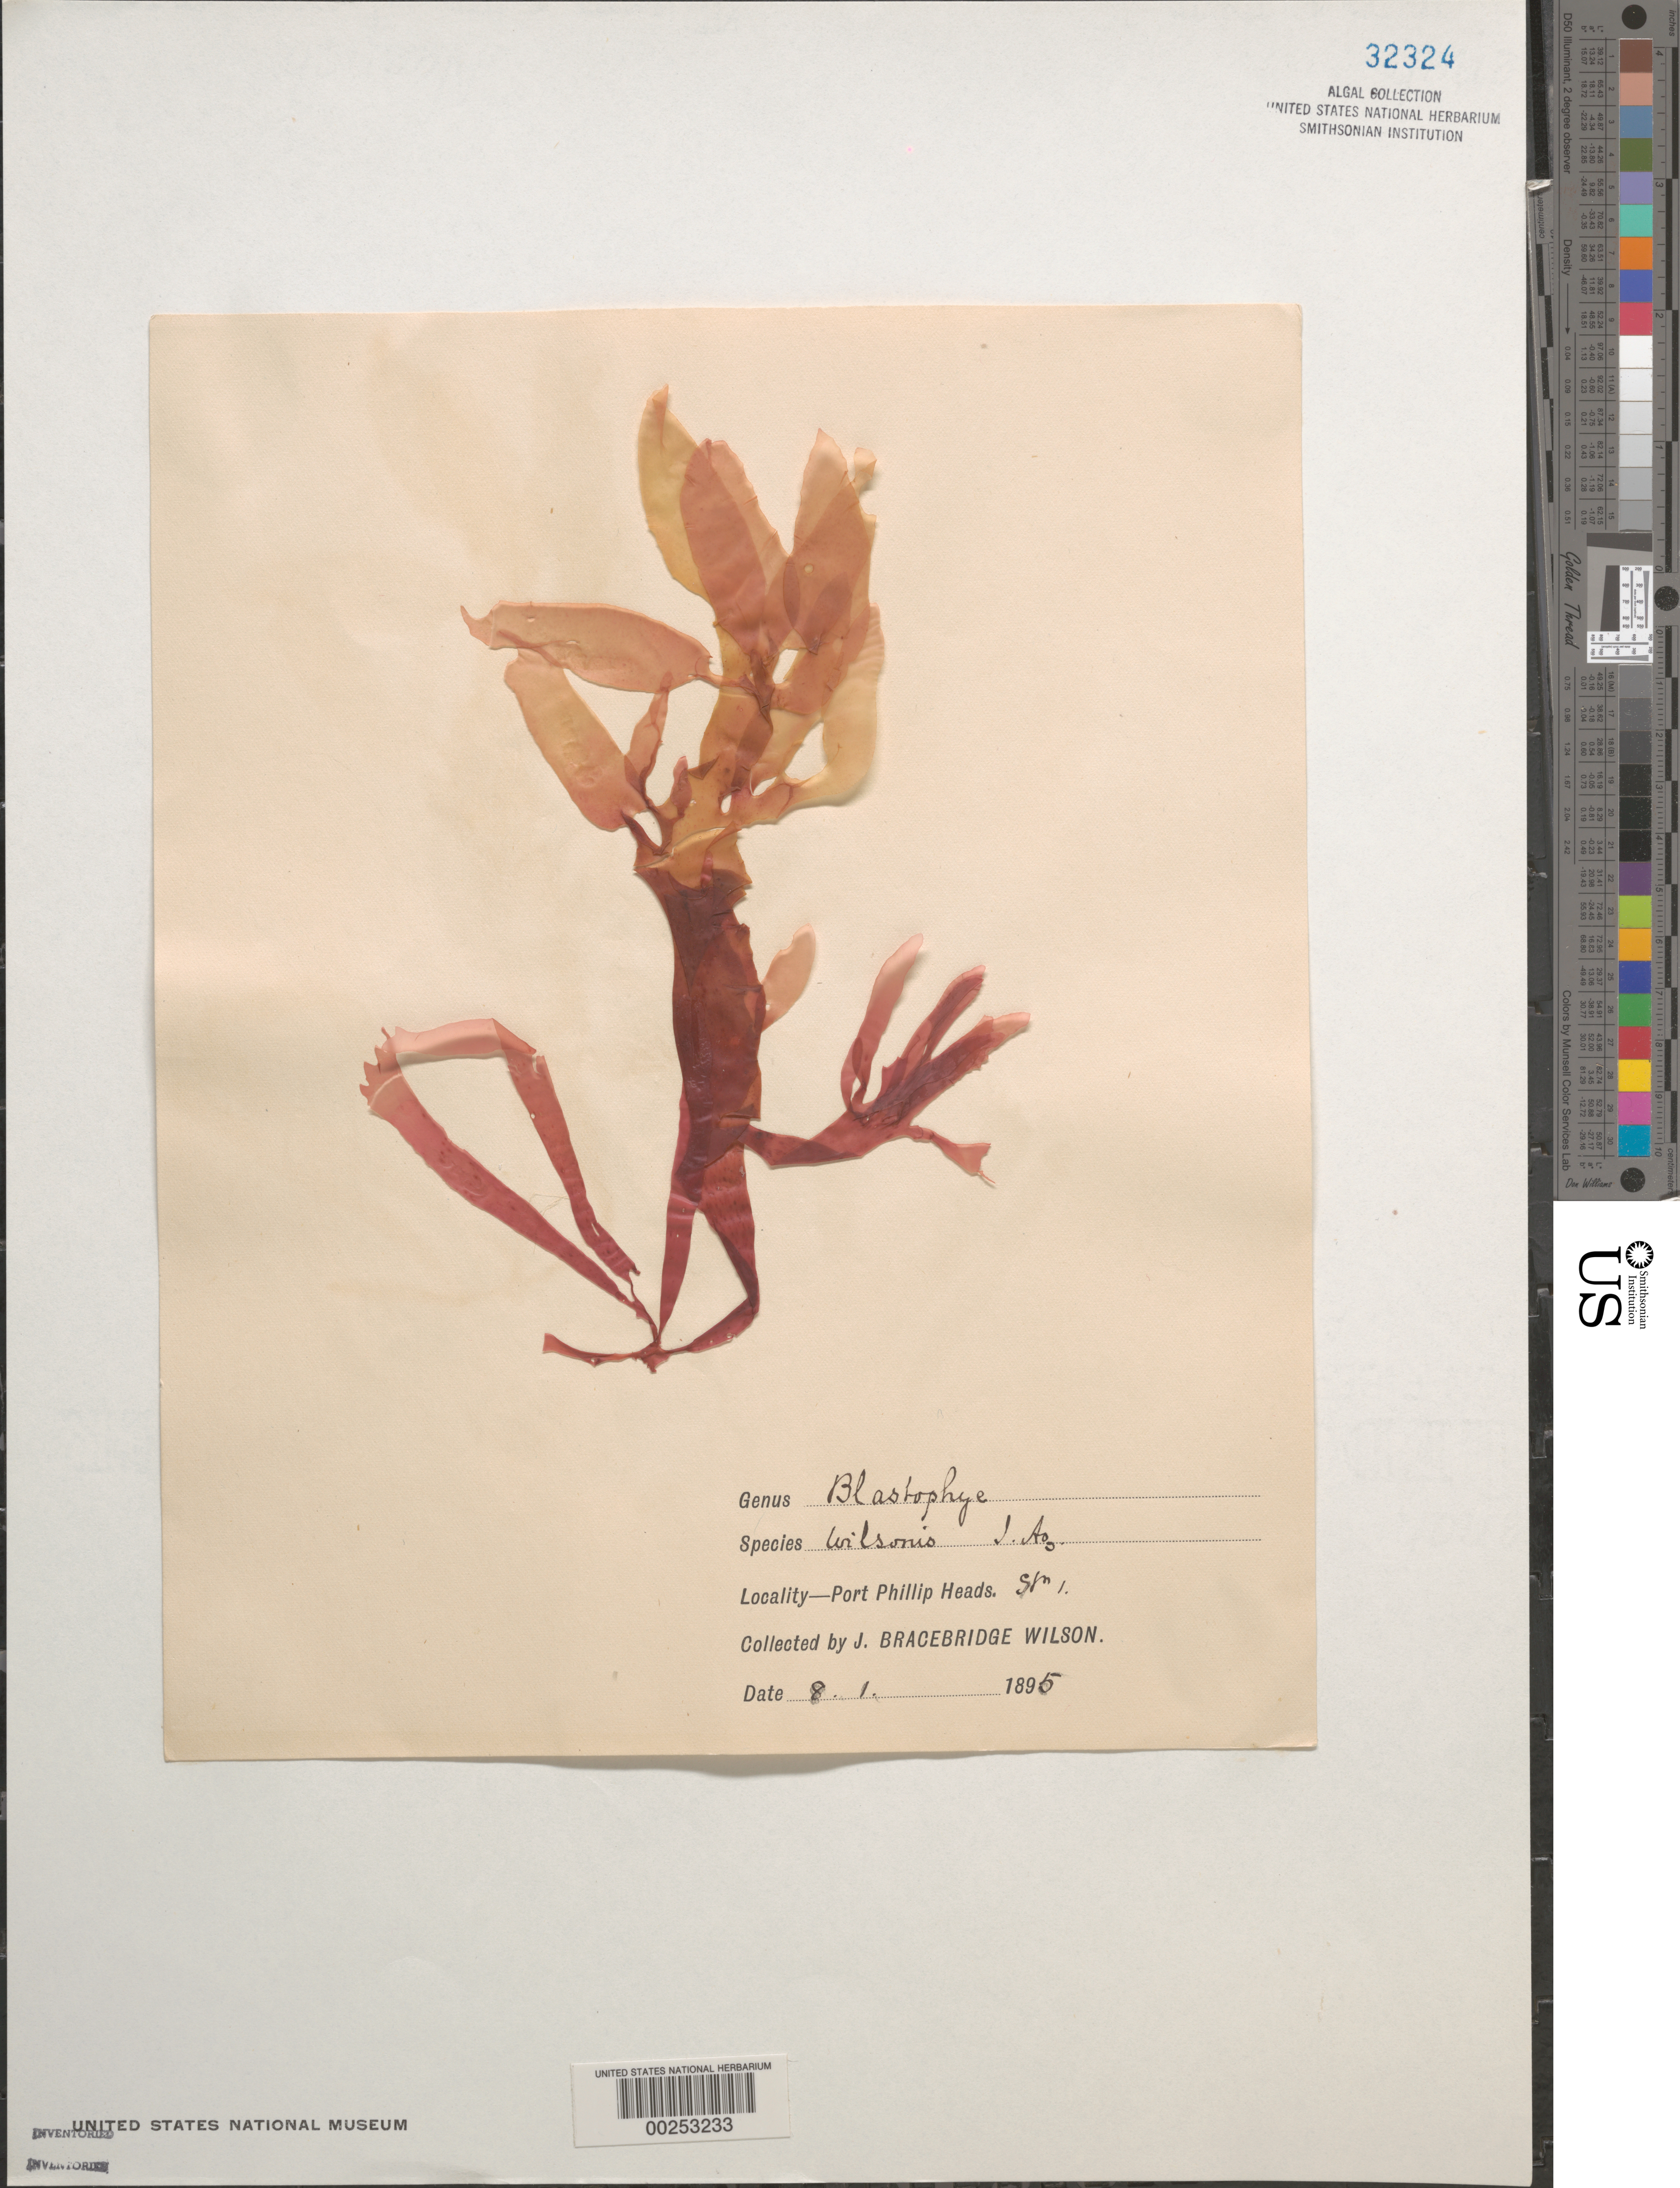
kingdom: Plantae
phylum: Rhodophyta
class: Florideophyceae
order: Halymeniales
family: Halymeniaceae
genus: Cryptonemia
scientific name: Cryptonemia wilsonis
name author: J. Agardh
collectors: J. B. Wilson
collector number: Station 1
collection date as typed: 08 Jan 1895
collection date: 1895-01-08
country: Australia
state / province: Victoria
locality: Port Phillip Heads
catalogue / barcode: US 32324